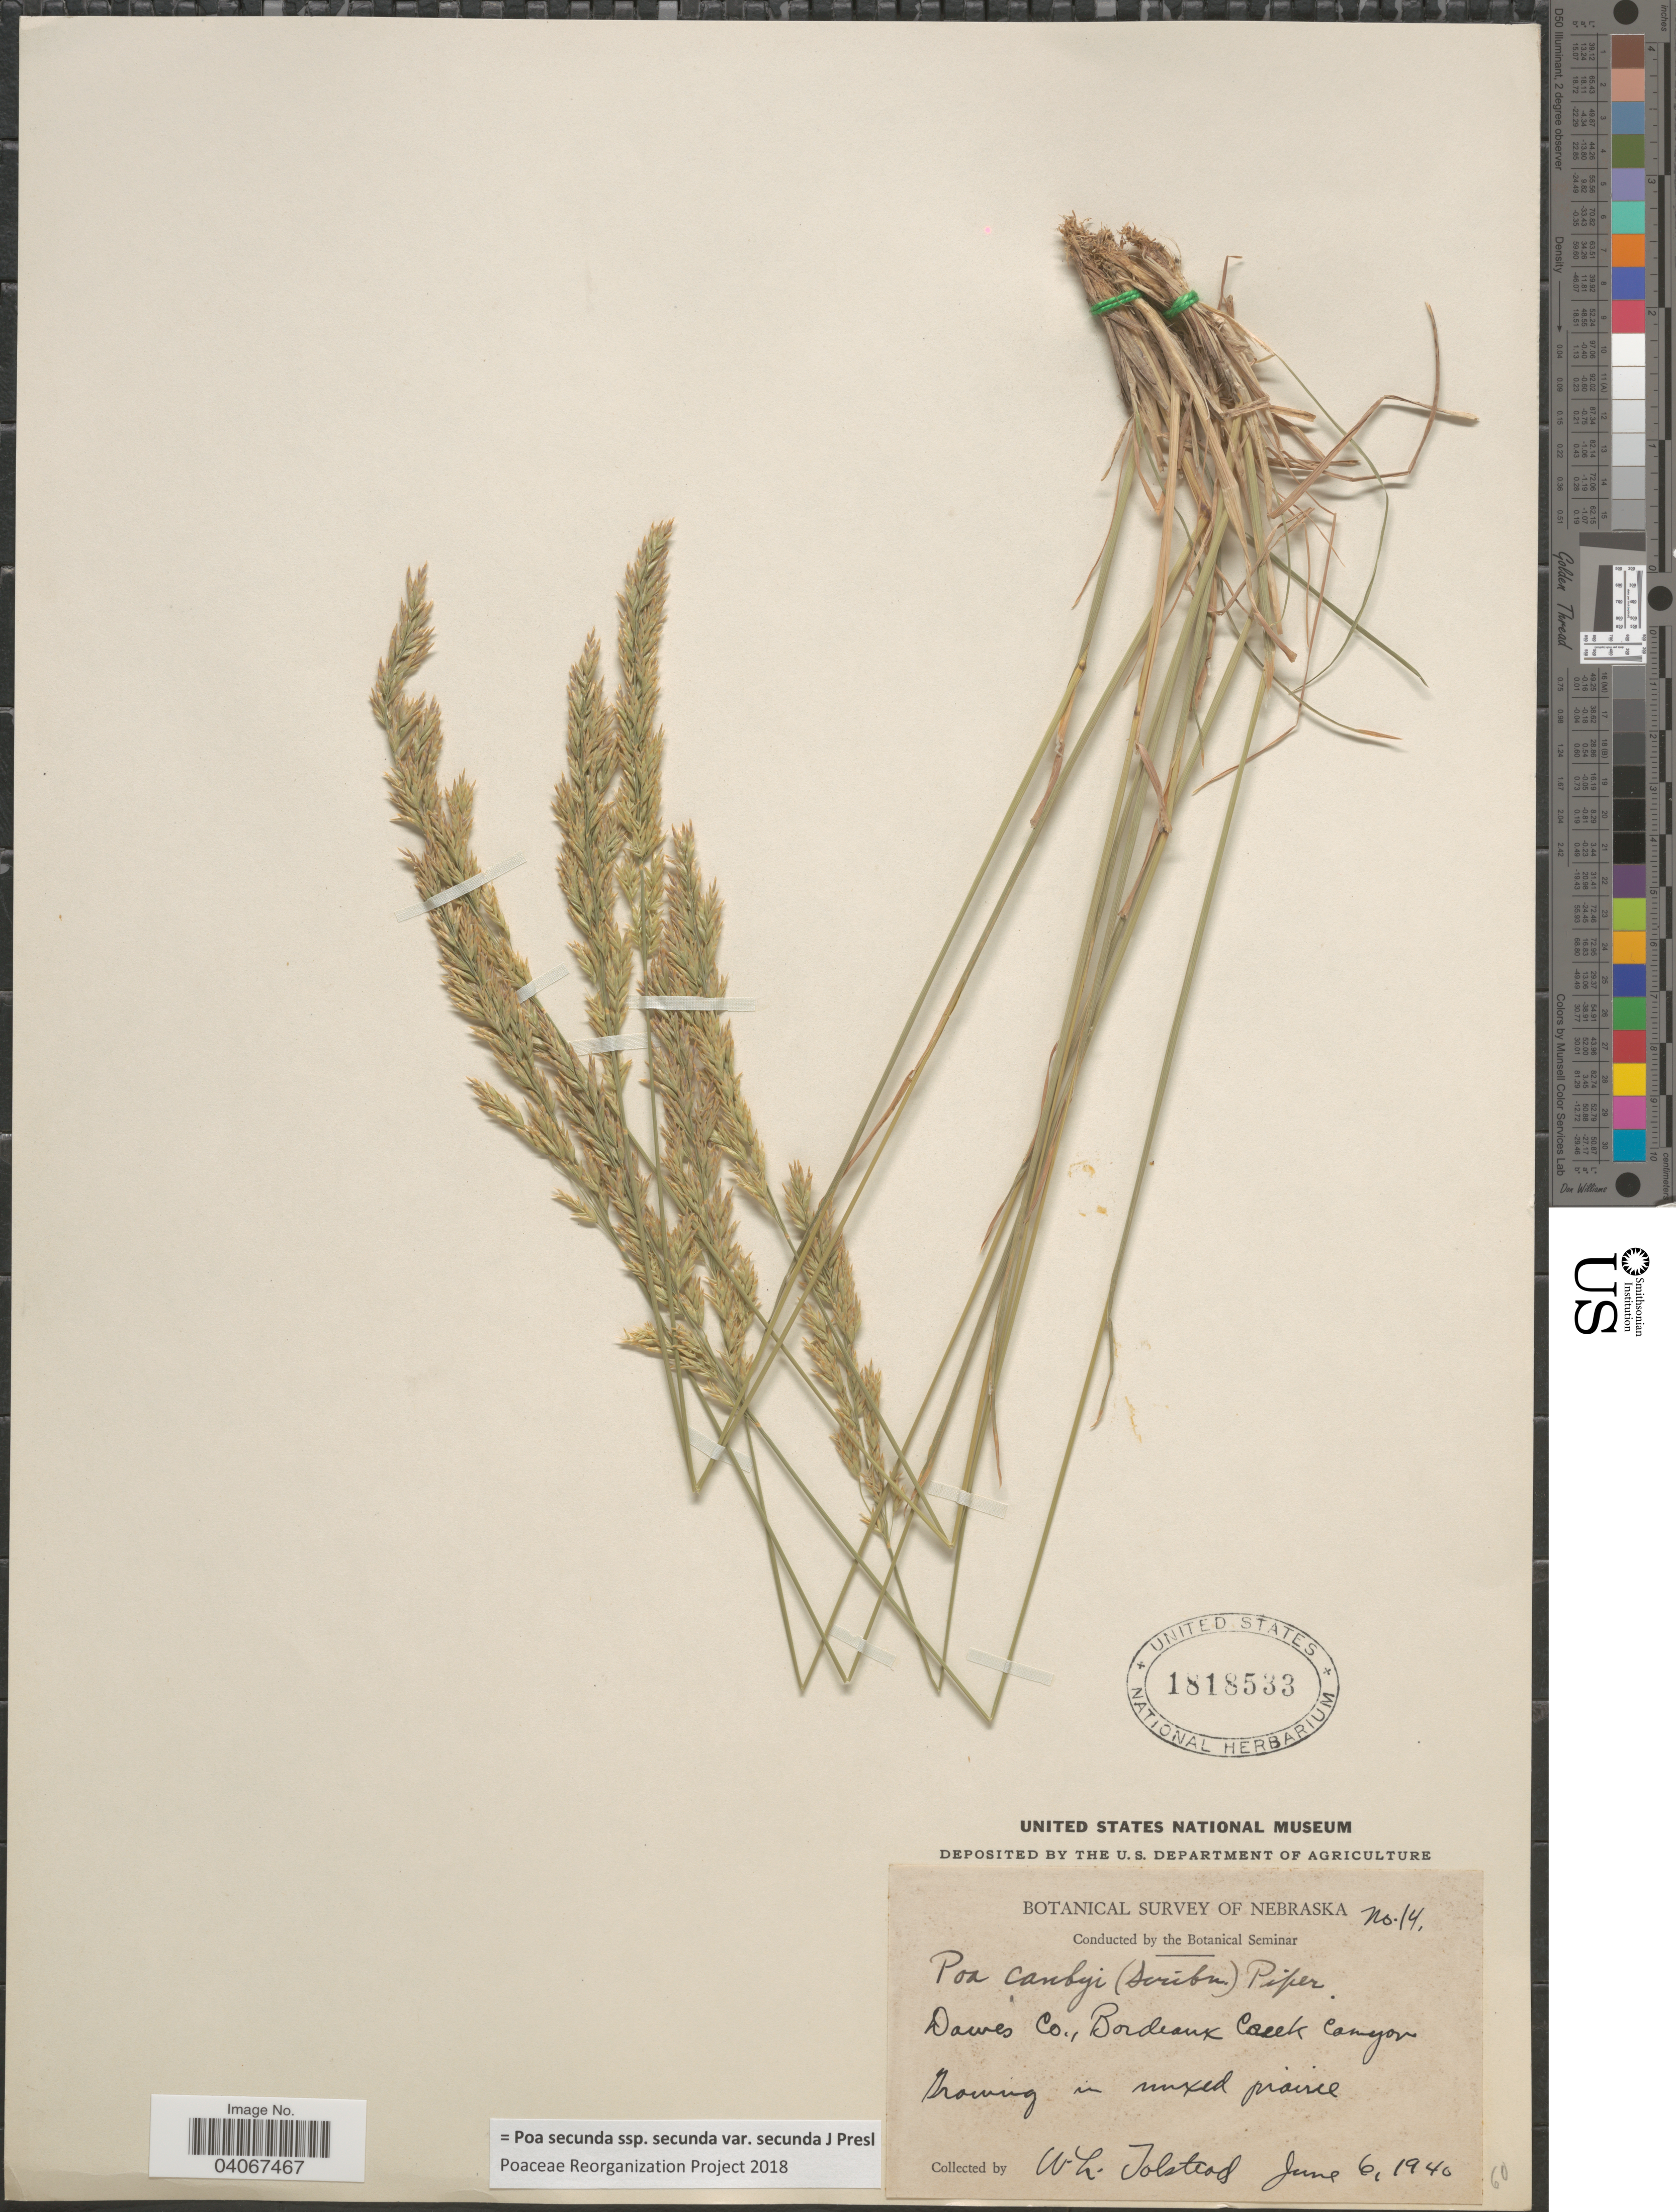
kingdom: Plantae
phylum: Tracheophyta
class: Liliopsida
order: Poales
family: Poaceae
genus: Poa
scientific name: Poa secunda subsp. secunda var. secunda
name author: J. Presl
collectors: W. Tolstead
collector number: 14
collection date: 1940-06-06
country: United States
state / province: Nebraska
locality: Botanical Survey of Nebraska. Dawes Co., Bordeaux Creek Canyon. In mixed prairie.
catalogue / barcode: US 1818533